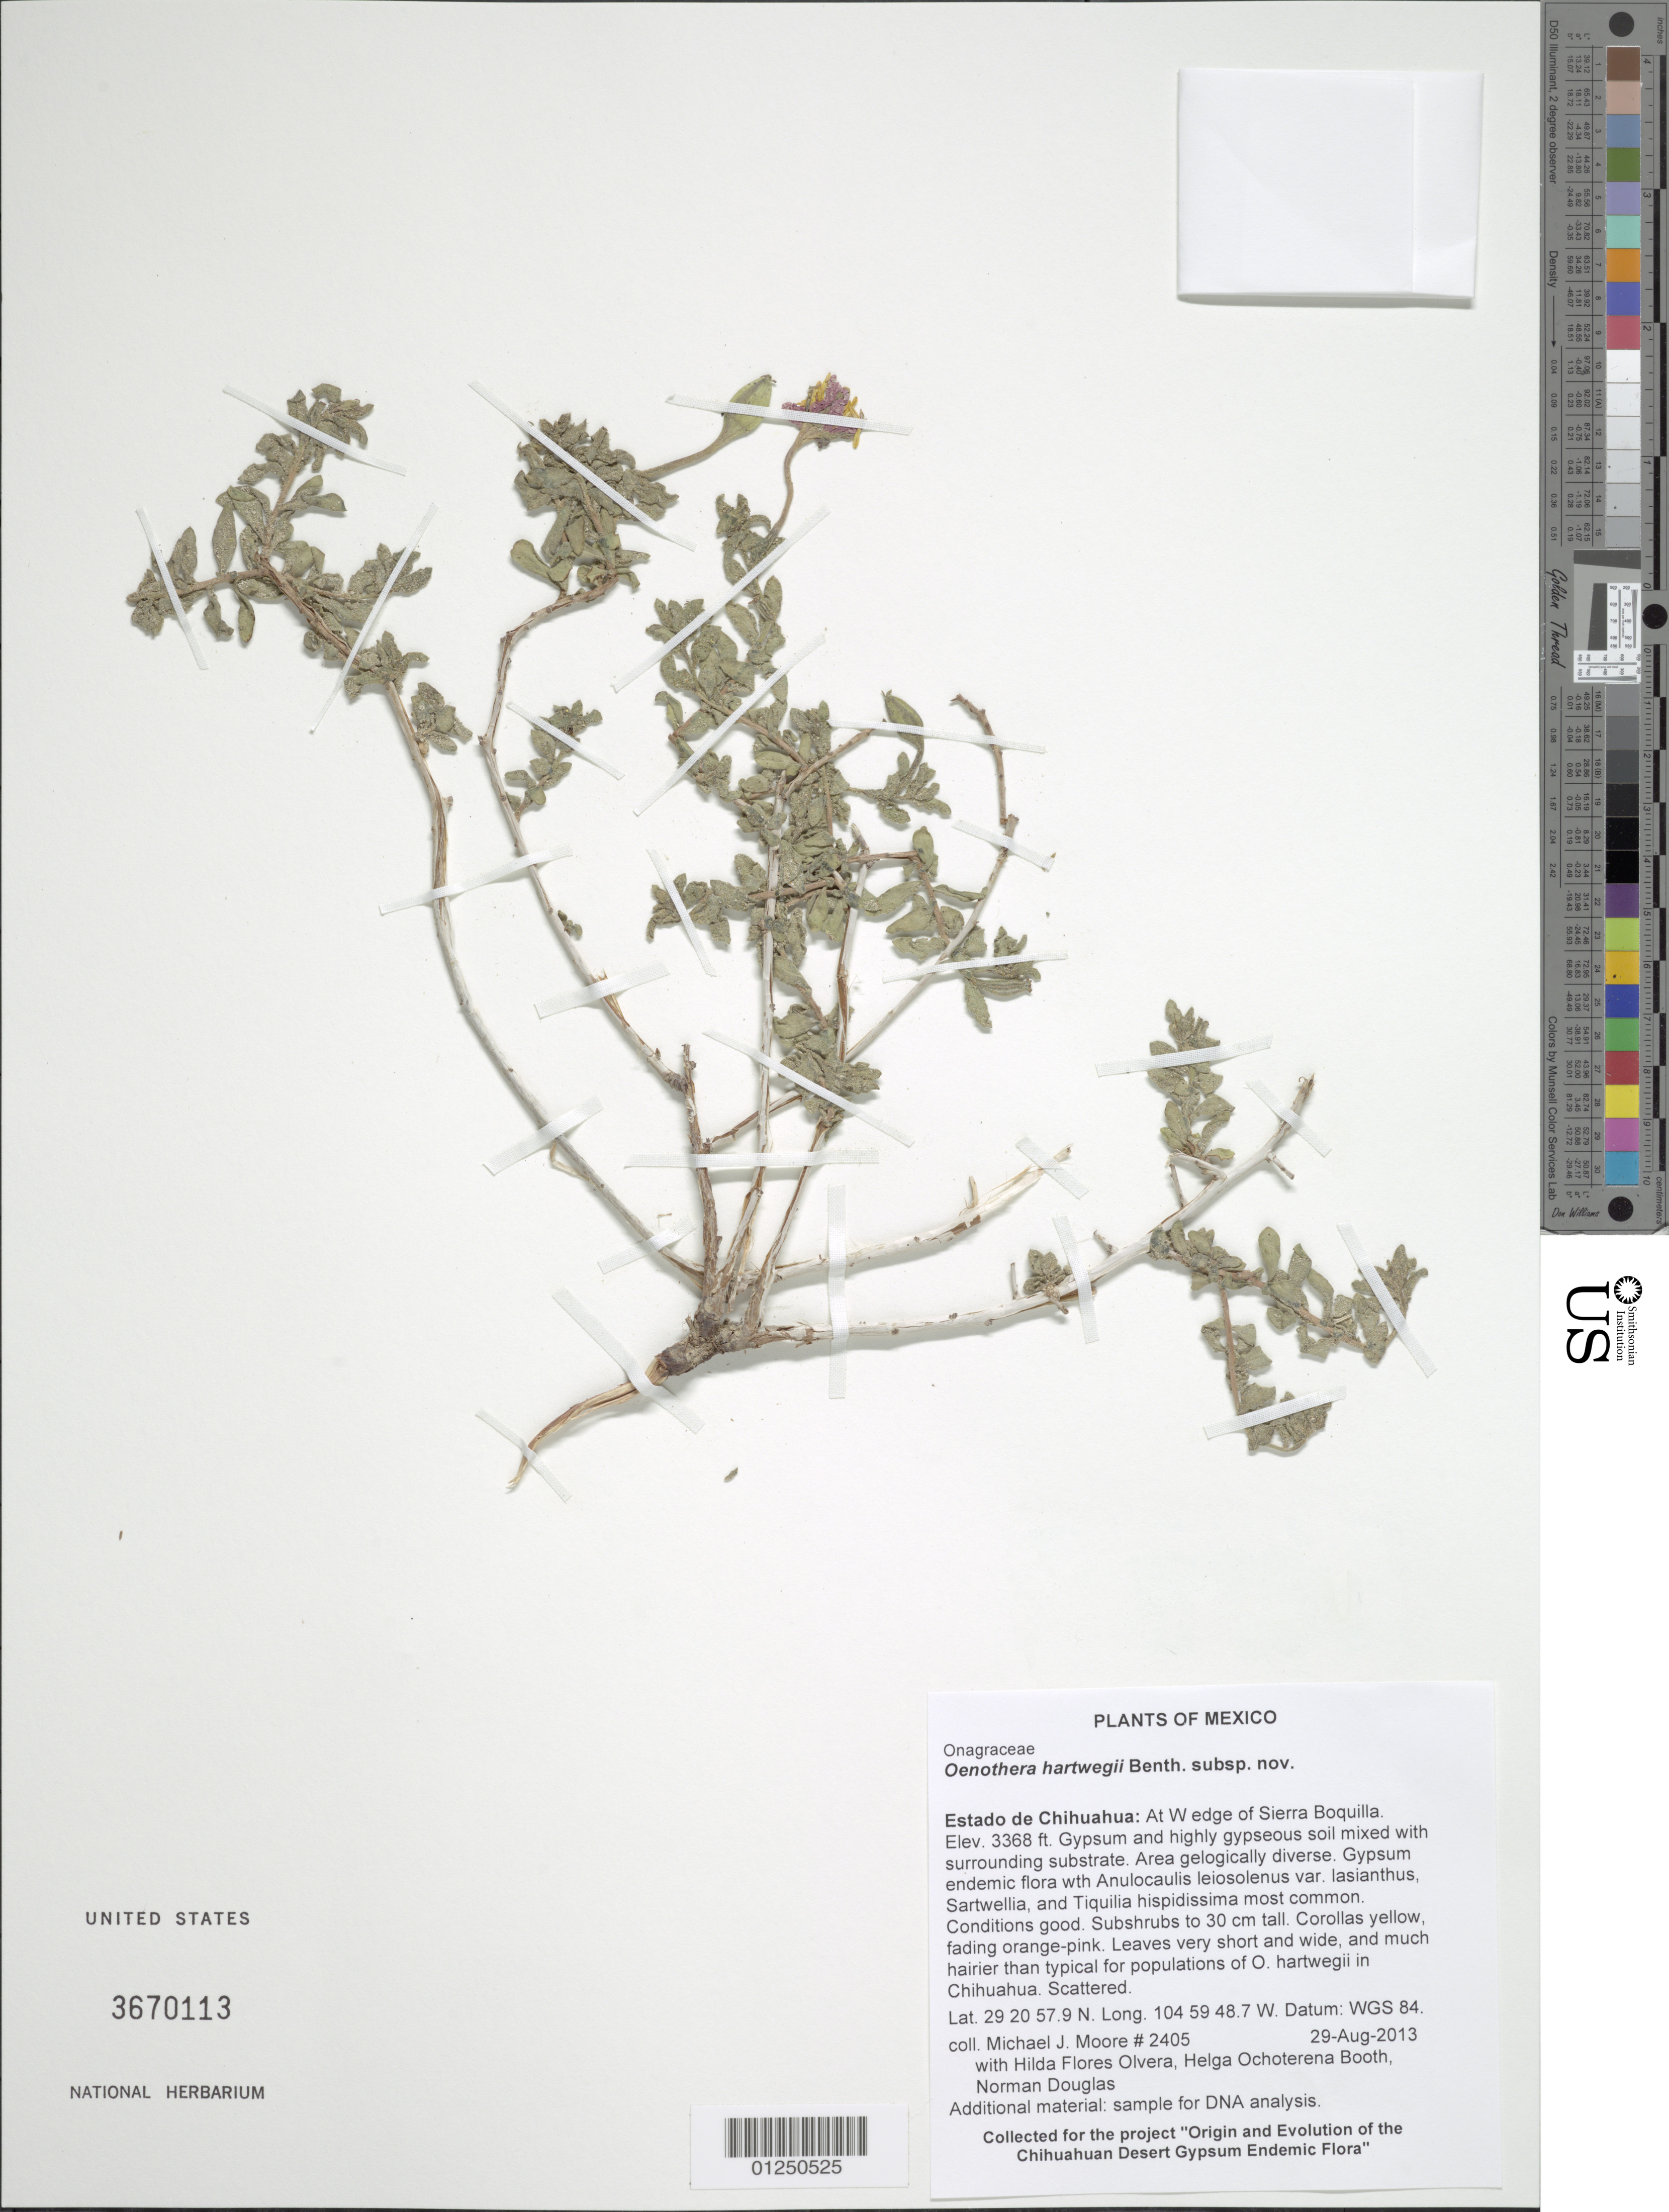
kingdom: Plantae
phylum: Tracheophyta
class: Magnoliopsida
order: Myrtales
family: Onagraceae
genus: Oenothera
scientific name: Oenothera hartwegii subsp. filifolia x O. hartwegii subsp. pubescens (A. Gray) W.L. Wagner & Hoch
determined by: Cooper, B. J.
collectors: M. J. Moore, H. Flores Olvera, H. Ochoterena-Booth & N. Douglas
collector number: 2405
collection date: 2009-08-28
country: Mexico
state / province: Chihuahua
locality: At W edge of Sierra Boquilla.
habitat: Gypsum and highly gypseous soil mixed with surrounding substrate. Area gelogically diverse. Gypsum endemic flora wth Anulocaulis leiosolenus var. lasianthus, Sartwellia, and Tiquilia hispidissima most common. Conditions good.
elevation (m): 1027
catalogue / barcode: US 3670113